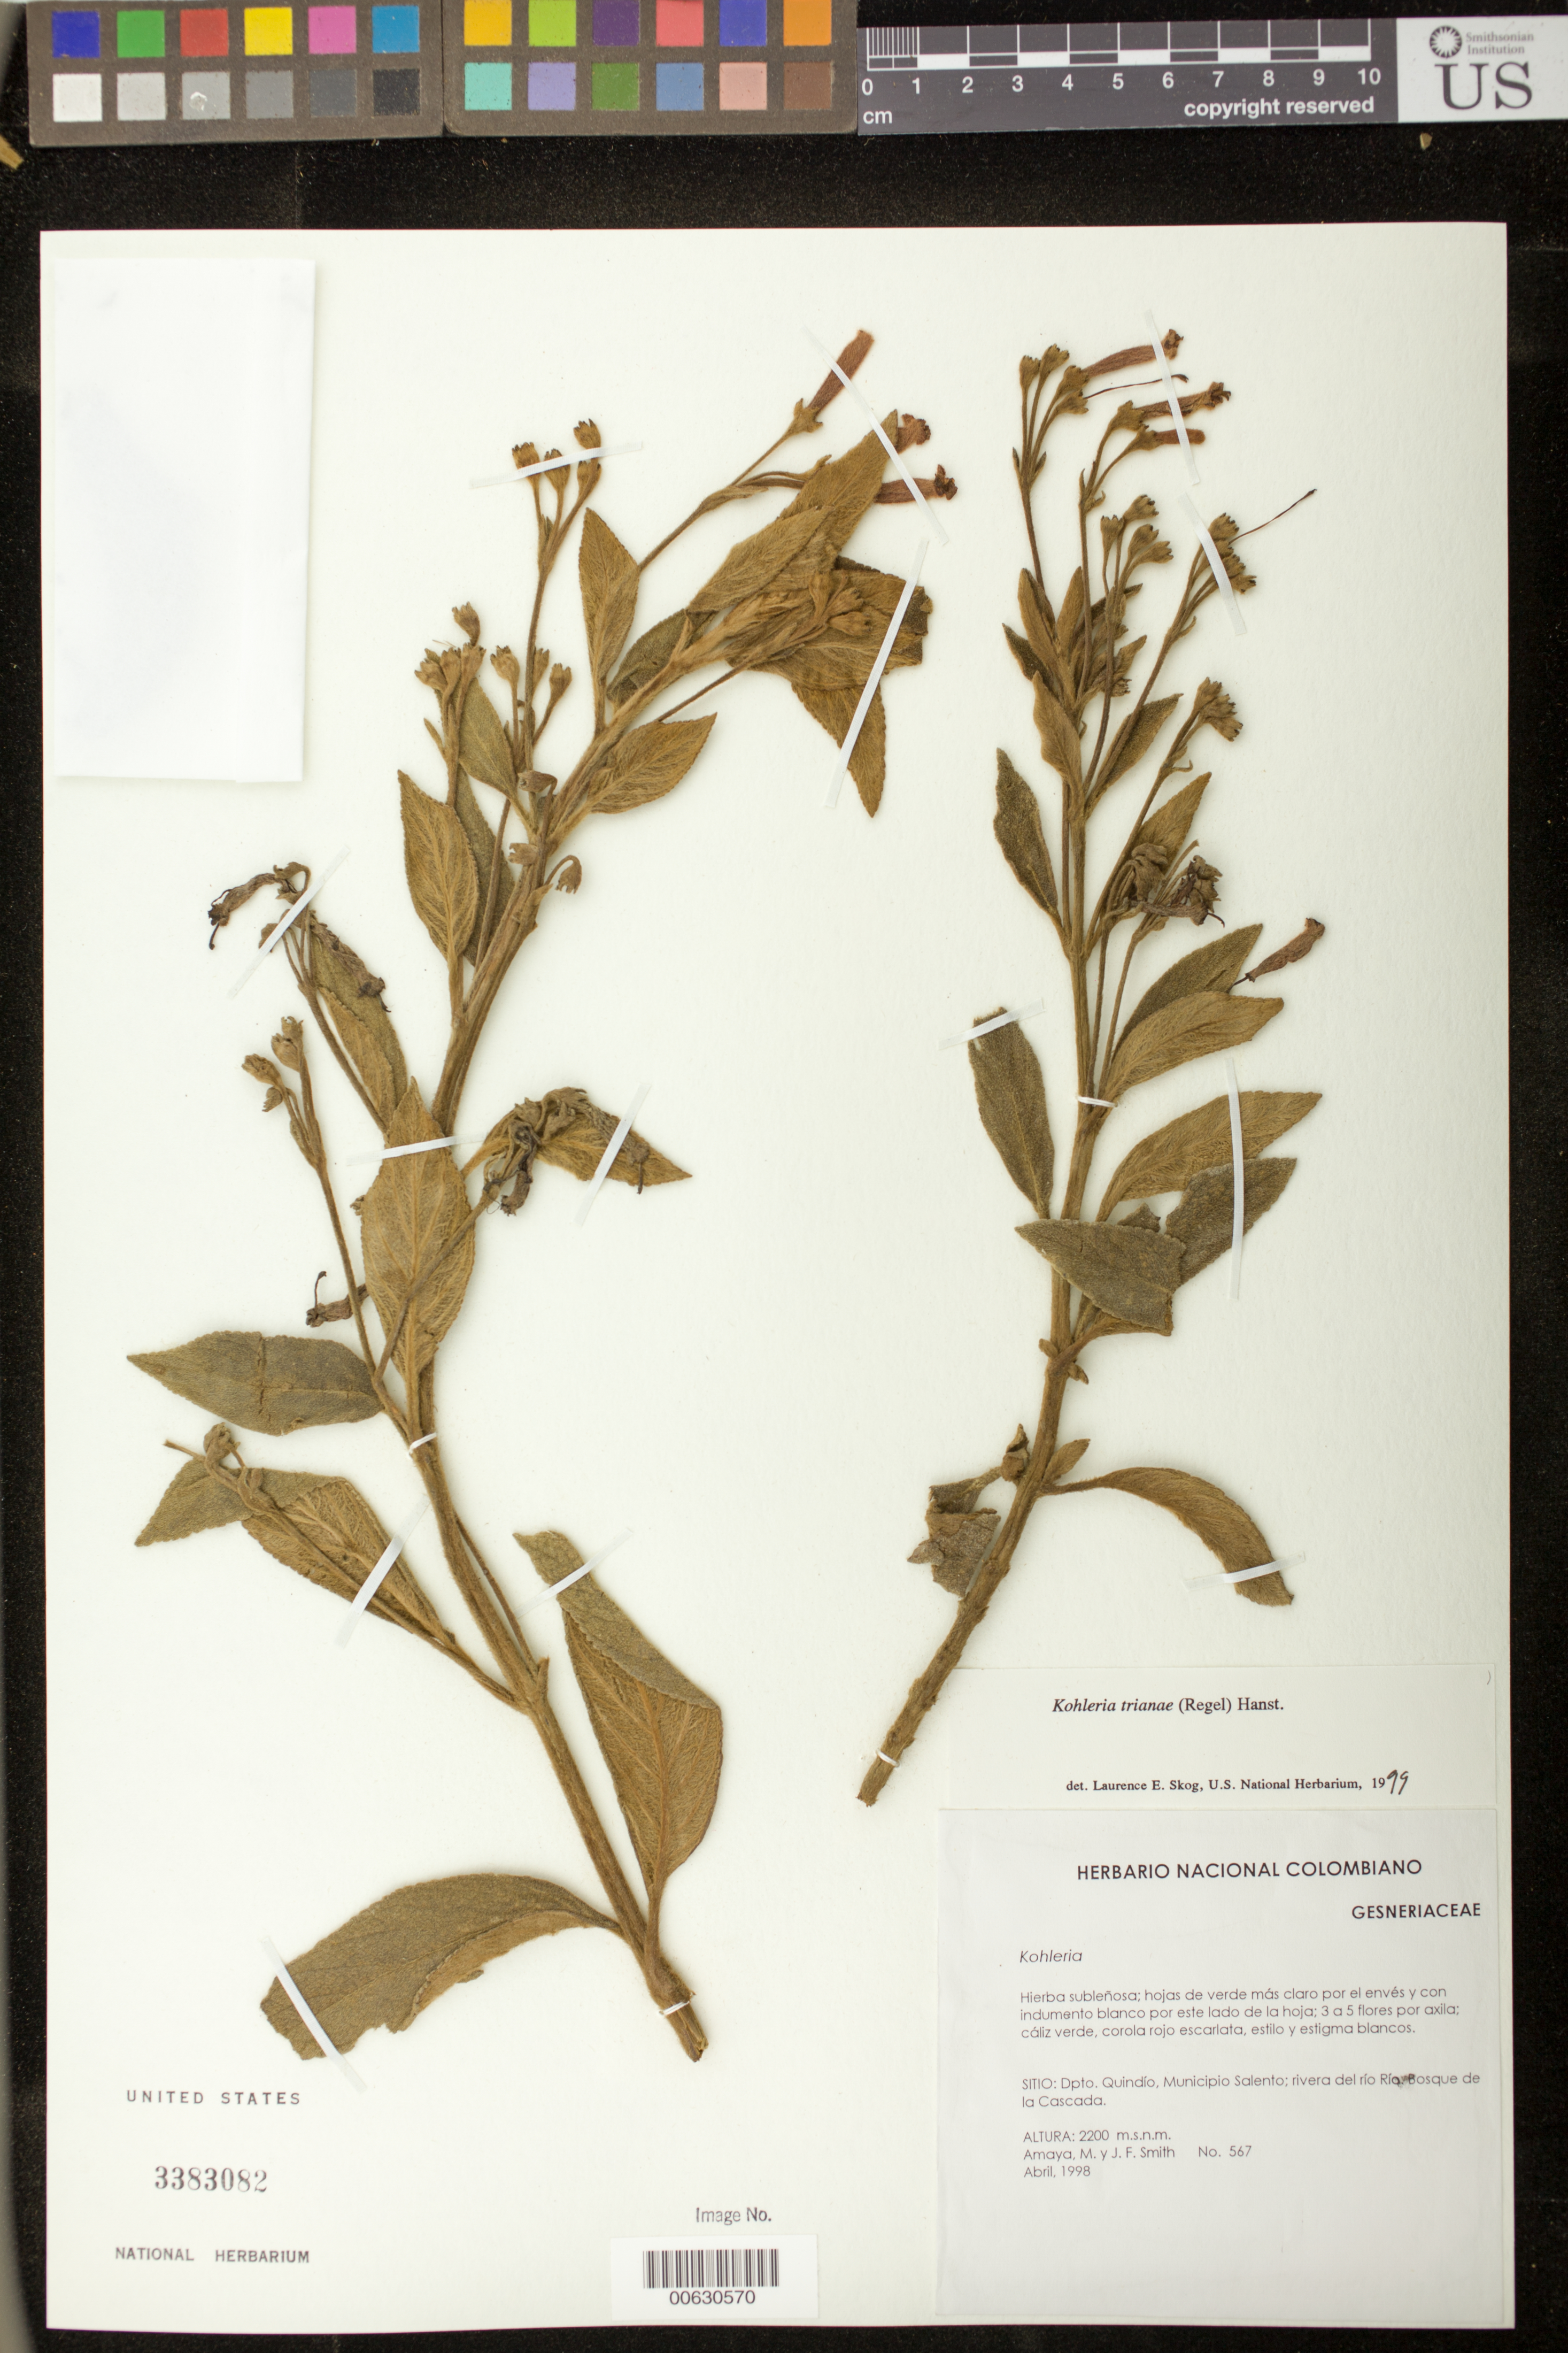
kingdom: Plantae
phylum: Tracheophyta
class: Magnoliopsida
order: Lamiales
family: Gesneriaceae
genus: Kohleria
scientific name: Kohleria trianae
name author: (Regel) Hanst.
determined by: Skog, Laurence E.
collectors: M. Amaya & J. F. Smith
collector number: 567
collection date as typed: Apr 1998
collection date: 1998-04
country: Colombia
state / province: Quindío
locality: Mpio. Salento; rivera del rí Río. Bosque de la Cascada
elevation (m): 2200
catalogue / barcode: US 3383082